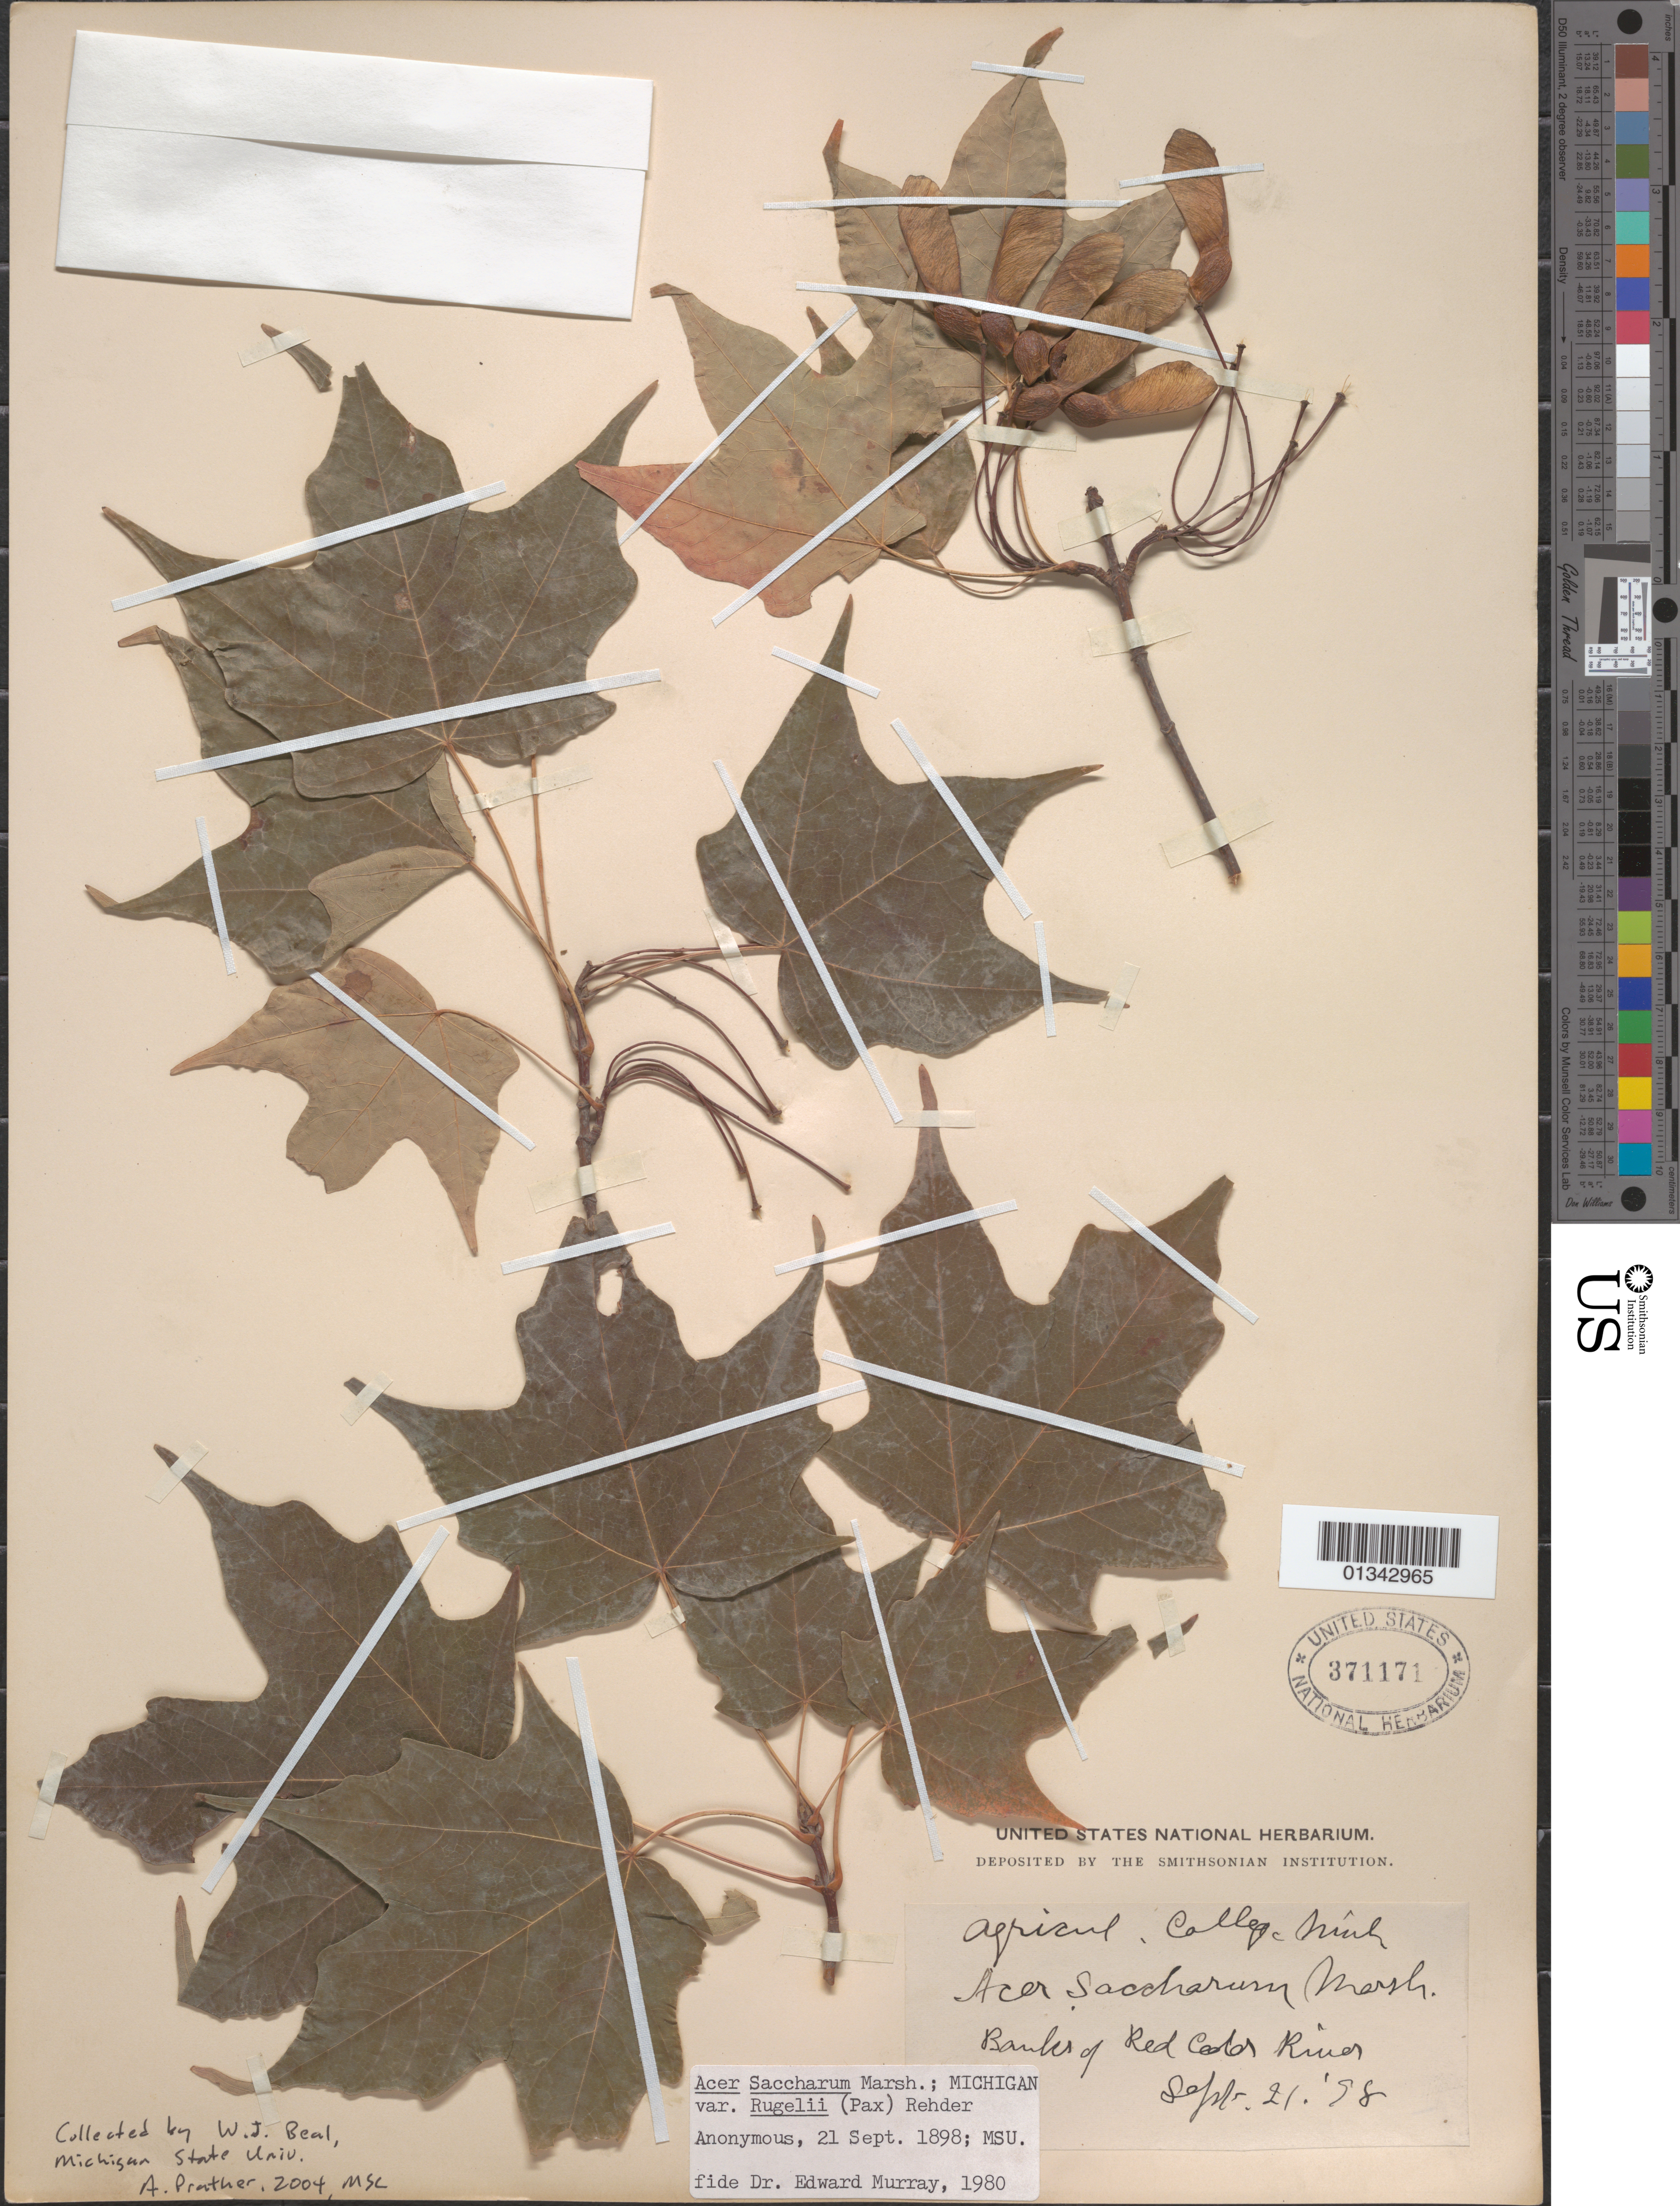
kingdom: Plantae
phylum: Tracheophyta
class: Magnoliopsida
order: Sapindales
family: Sapindaceae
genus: Acer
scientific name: Acer saccharum var. rugelii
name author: (Pax) Rehder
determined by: Murray, Edward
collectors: W. J. Beal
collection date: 1898-09-21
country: United States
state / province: Michigan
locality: Red Cedar River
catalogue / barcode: US 371171